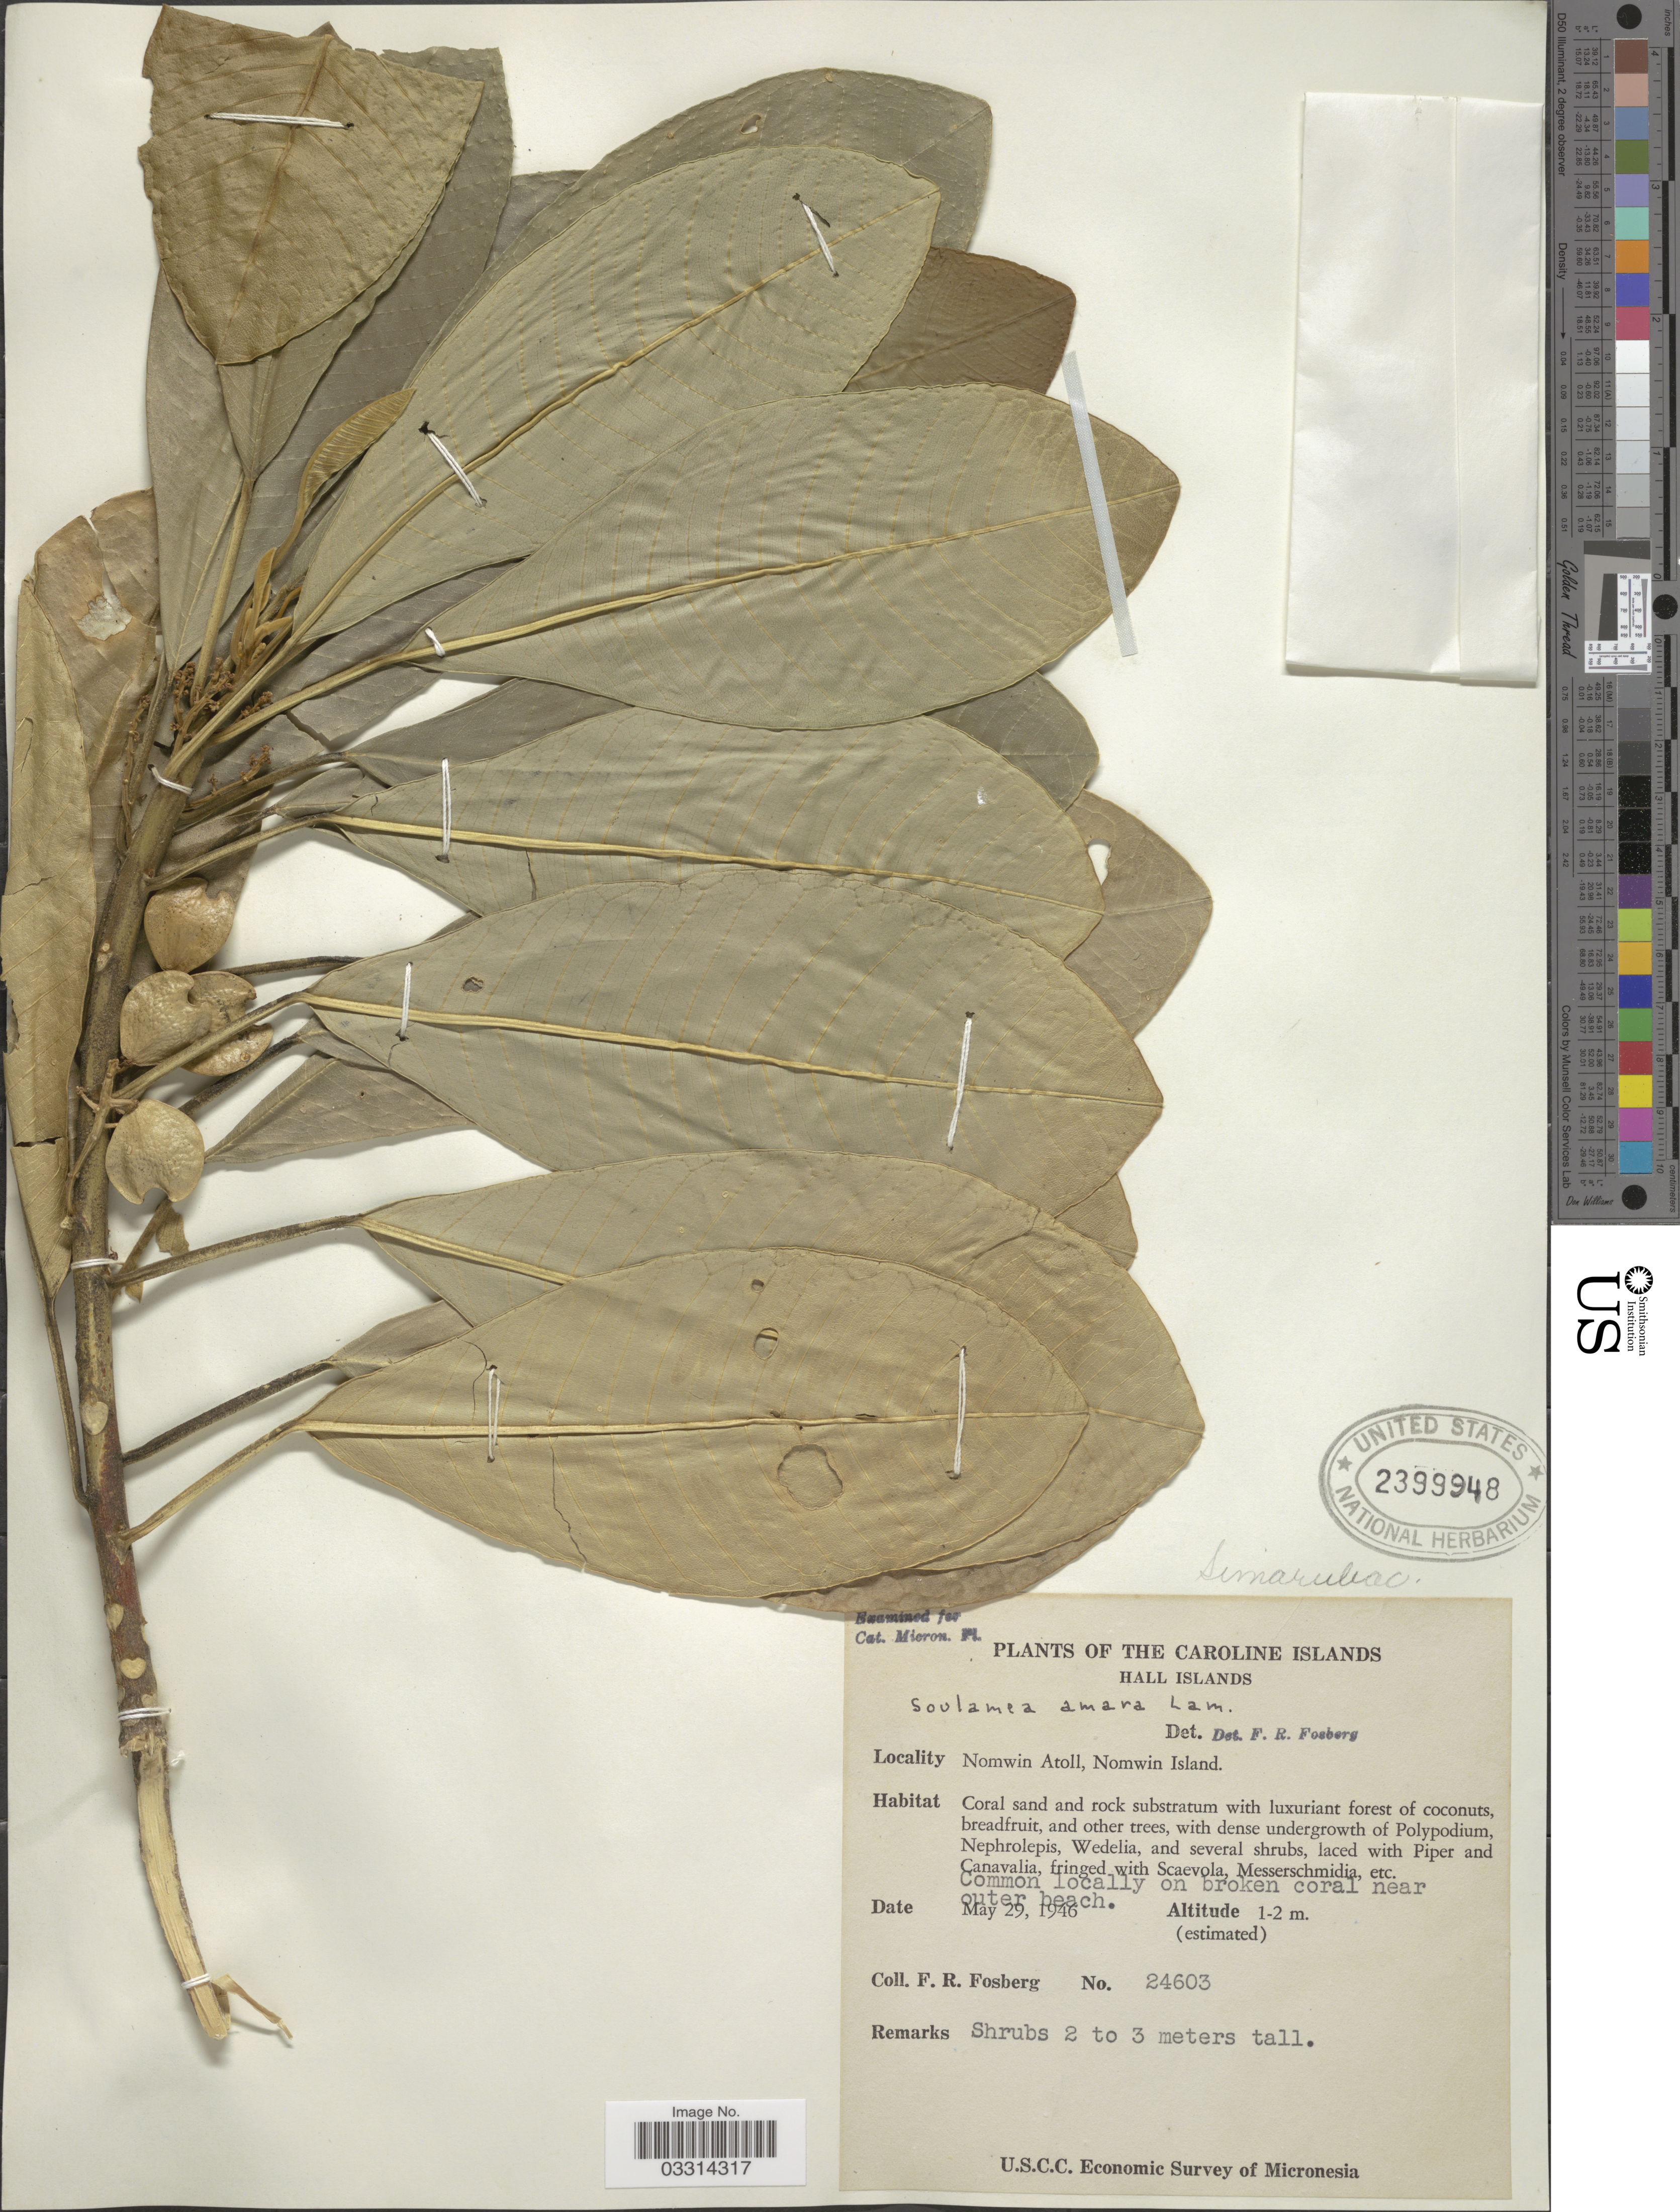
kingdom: Plantae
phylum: Tracheophyta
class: Magnoliopsida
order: Sapindales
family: Simaroubaceae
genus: Soulamea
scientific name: Soulamea amara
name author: Lam.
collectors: F. R. Fosberg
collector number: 24603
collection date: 1946-05-29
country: Micronesia, Federated States of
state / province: Truk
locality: The Caroline Islands. Hall Islands. Nomwin Atoll, Nomwin Island.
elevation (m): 1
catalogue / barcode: US 2399948